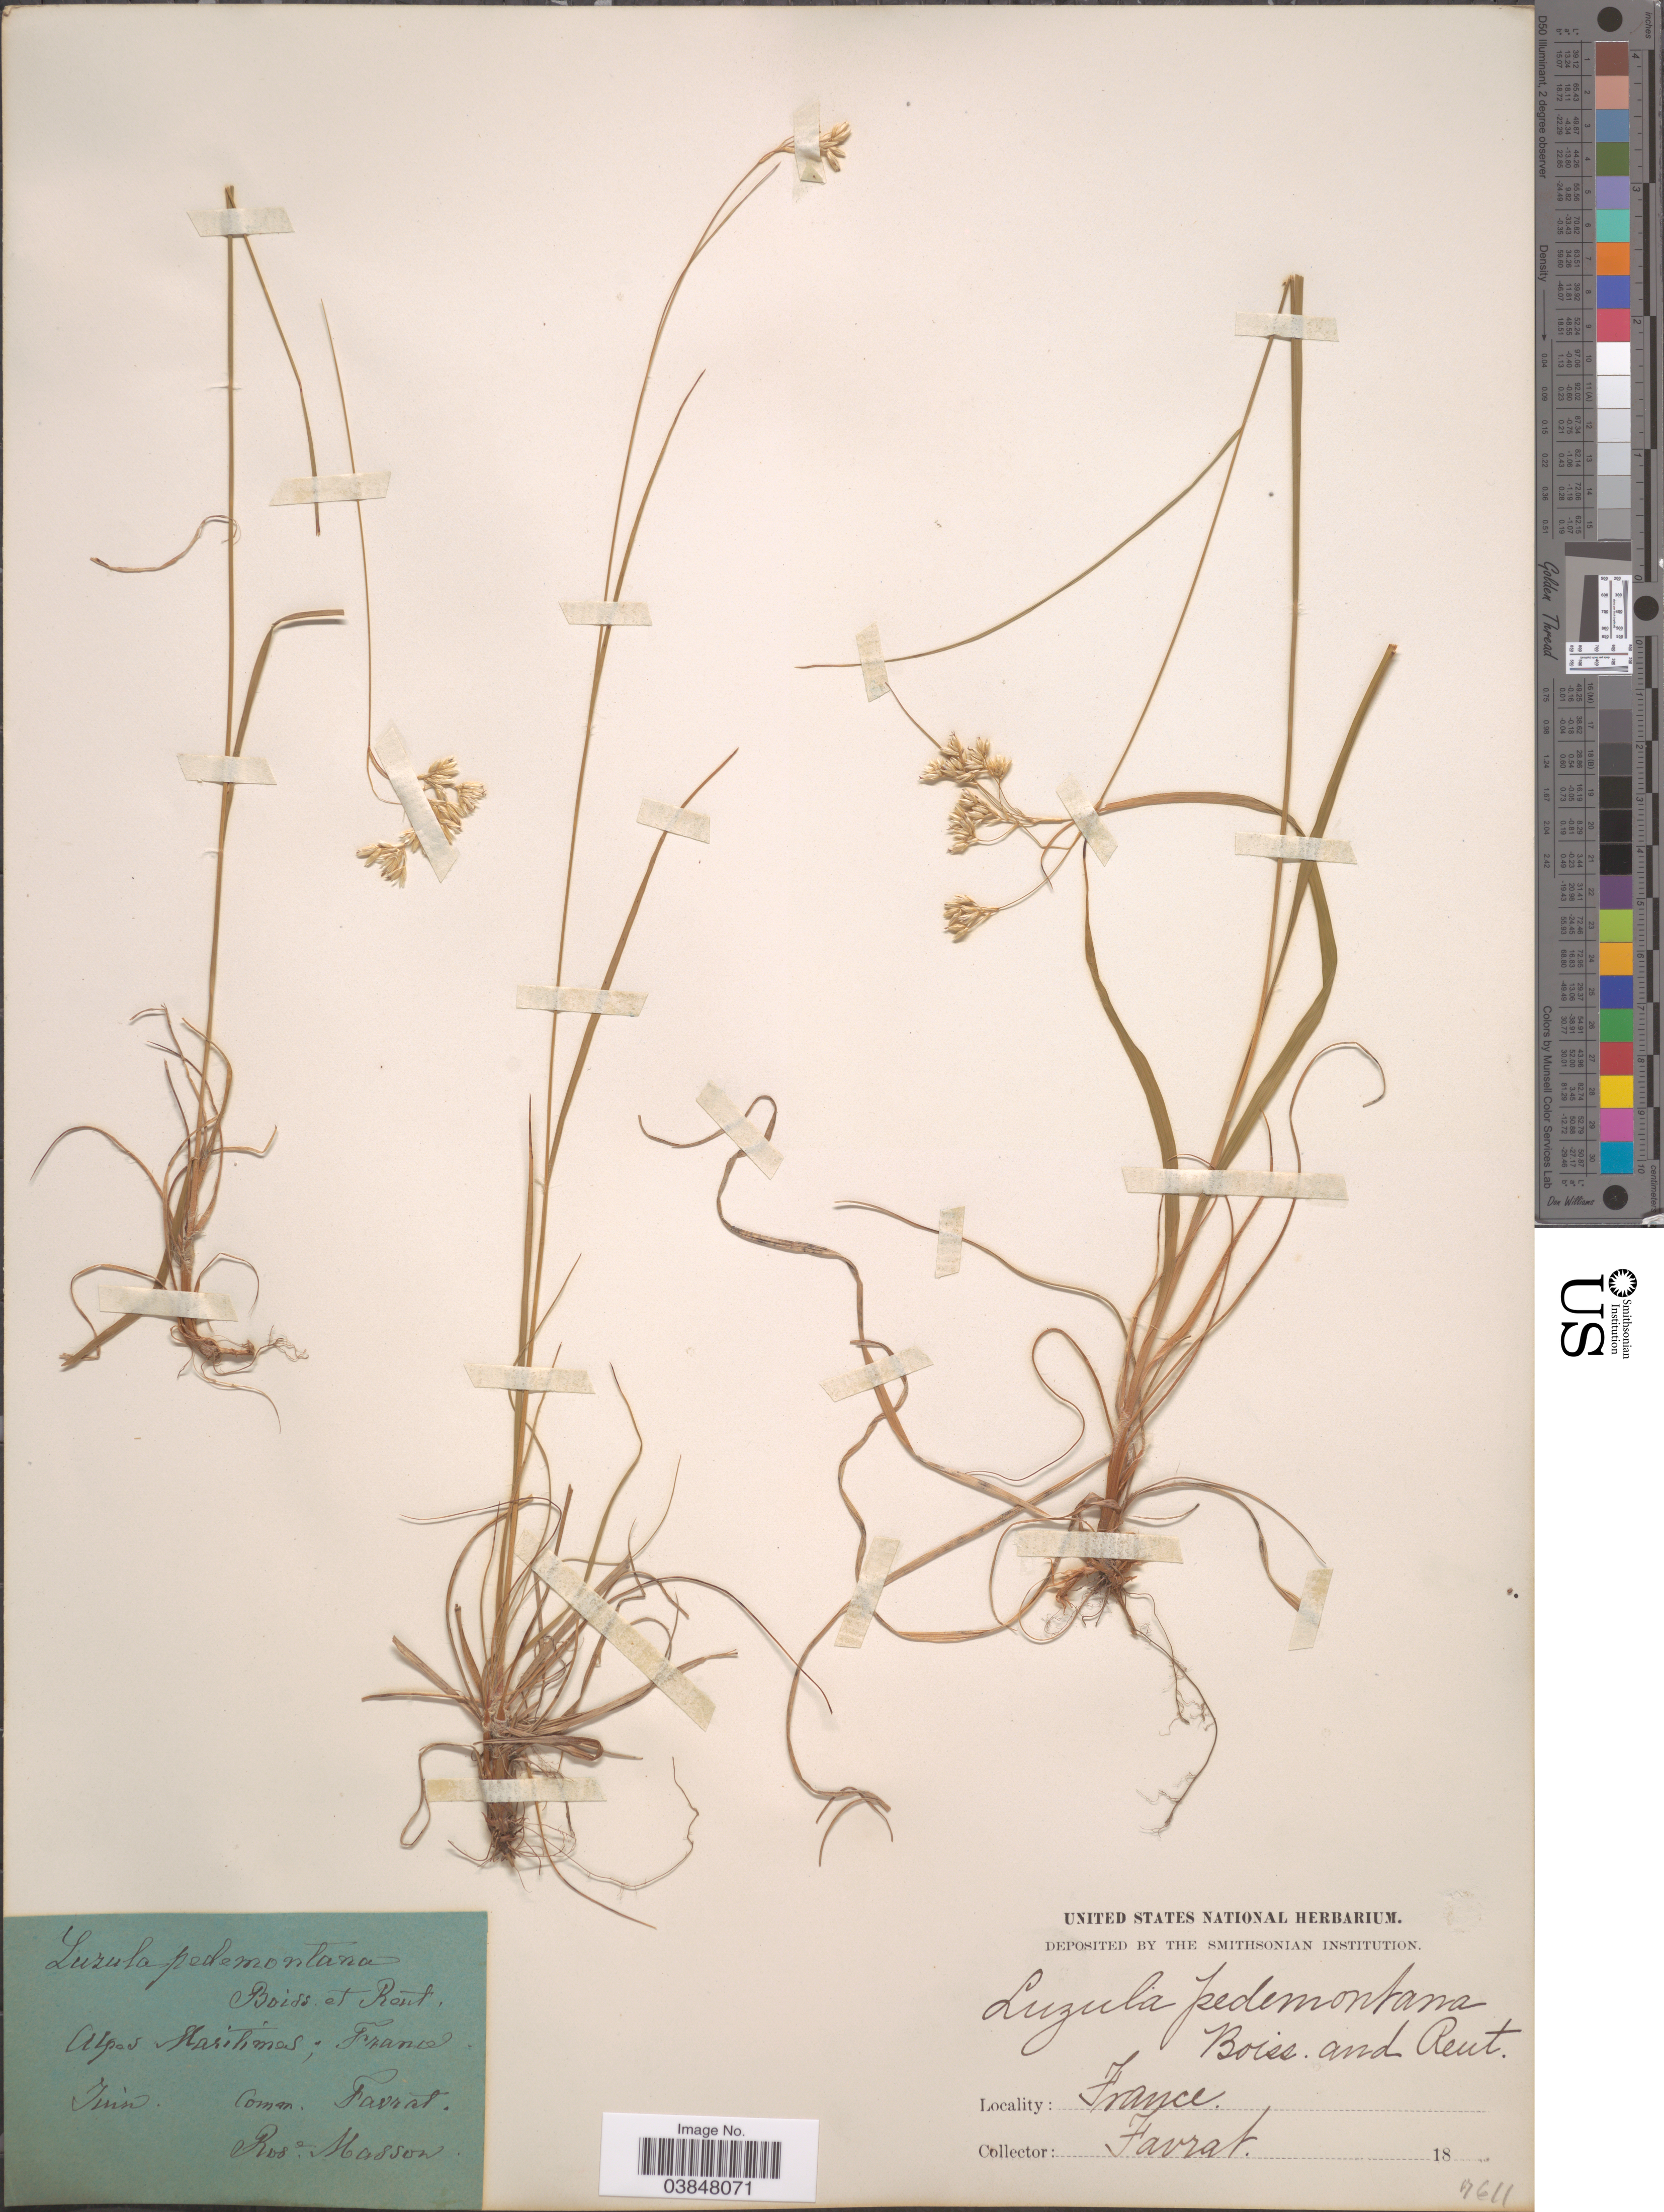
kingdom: Plantae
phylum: Tracheophyta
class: Liliopsida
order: Poales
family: Juncaceae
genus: Luzula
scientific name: Luzula pedemontana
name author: Boiss. & Reut.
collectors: L. Favrat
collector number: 7611?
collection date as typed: Juin 18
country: France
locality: Alpes Maritimas.